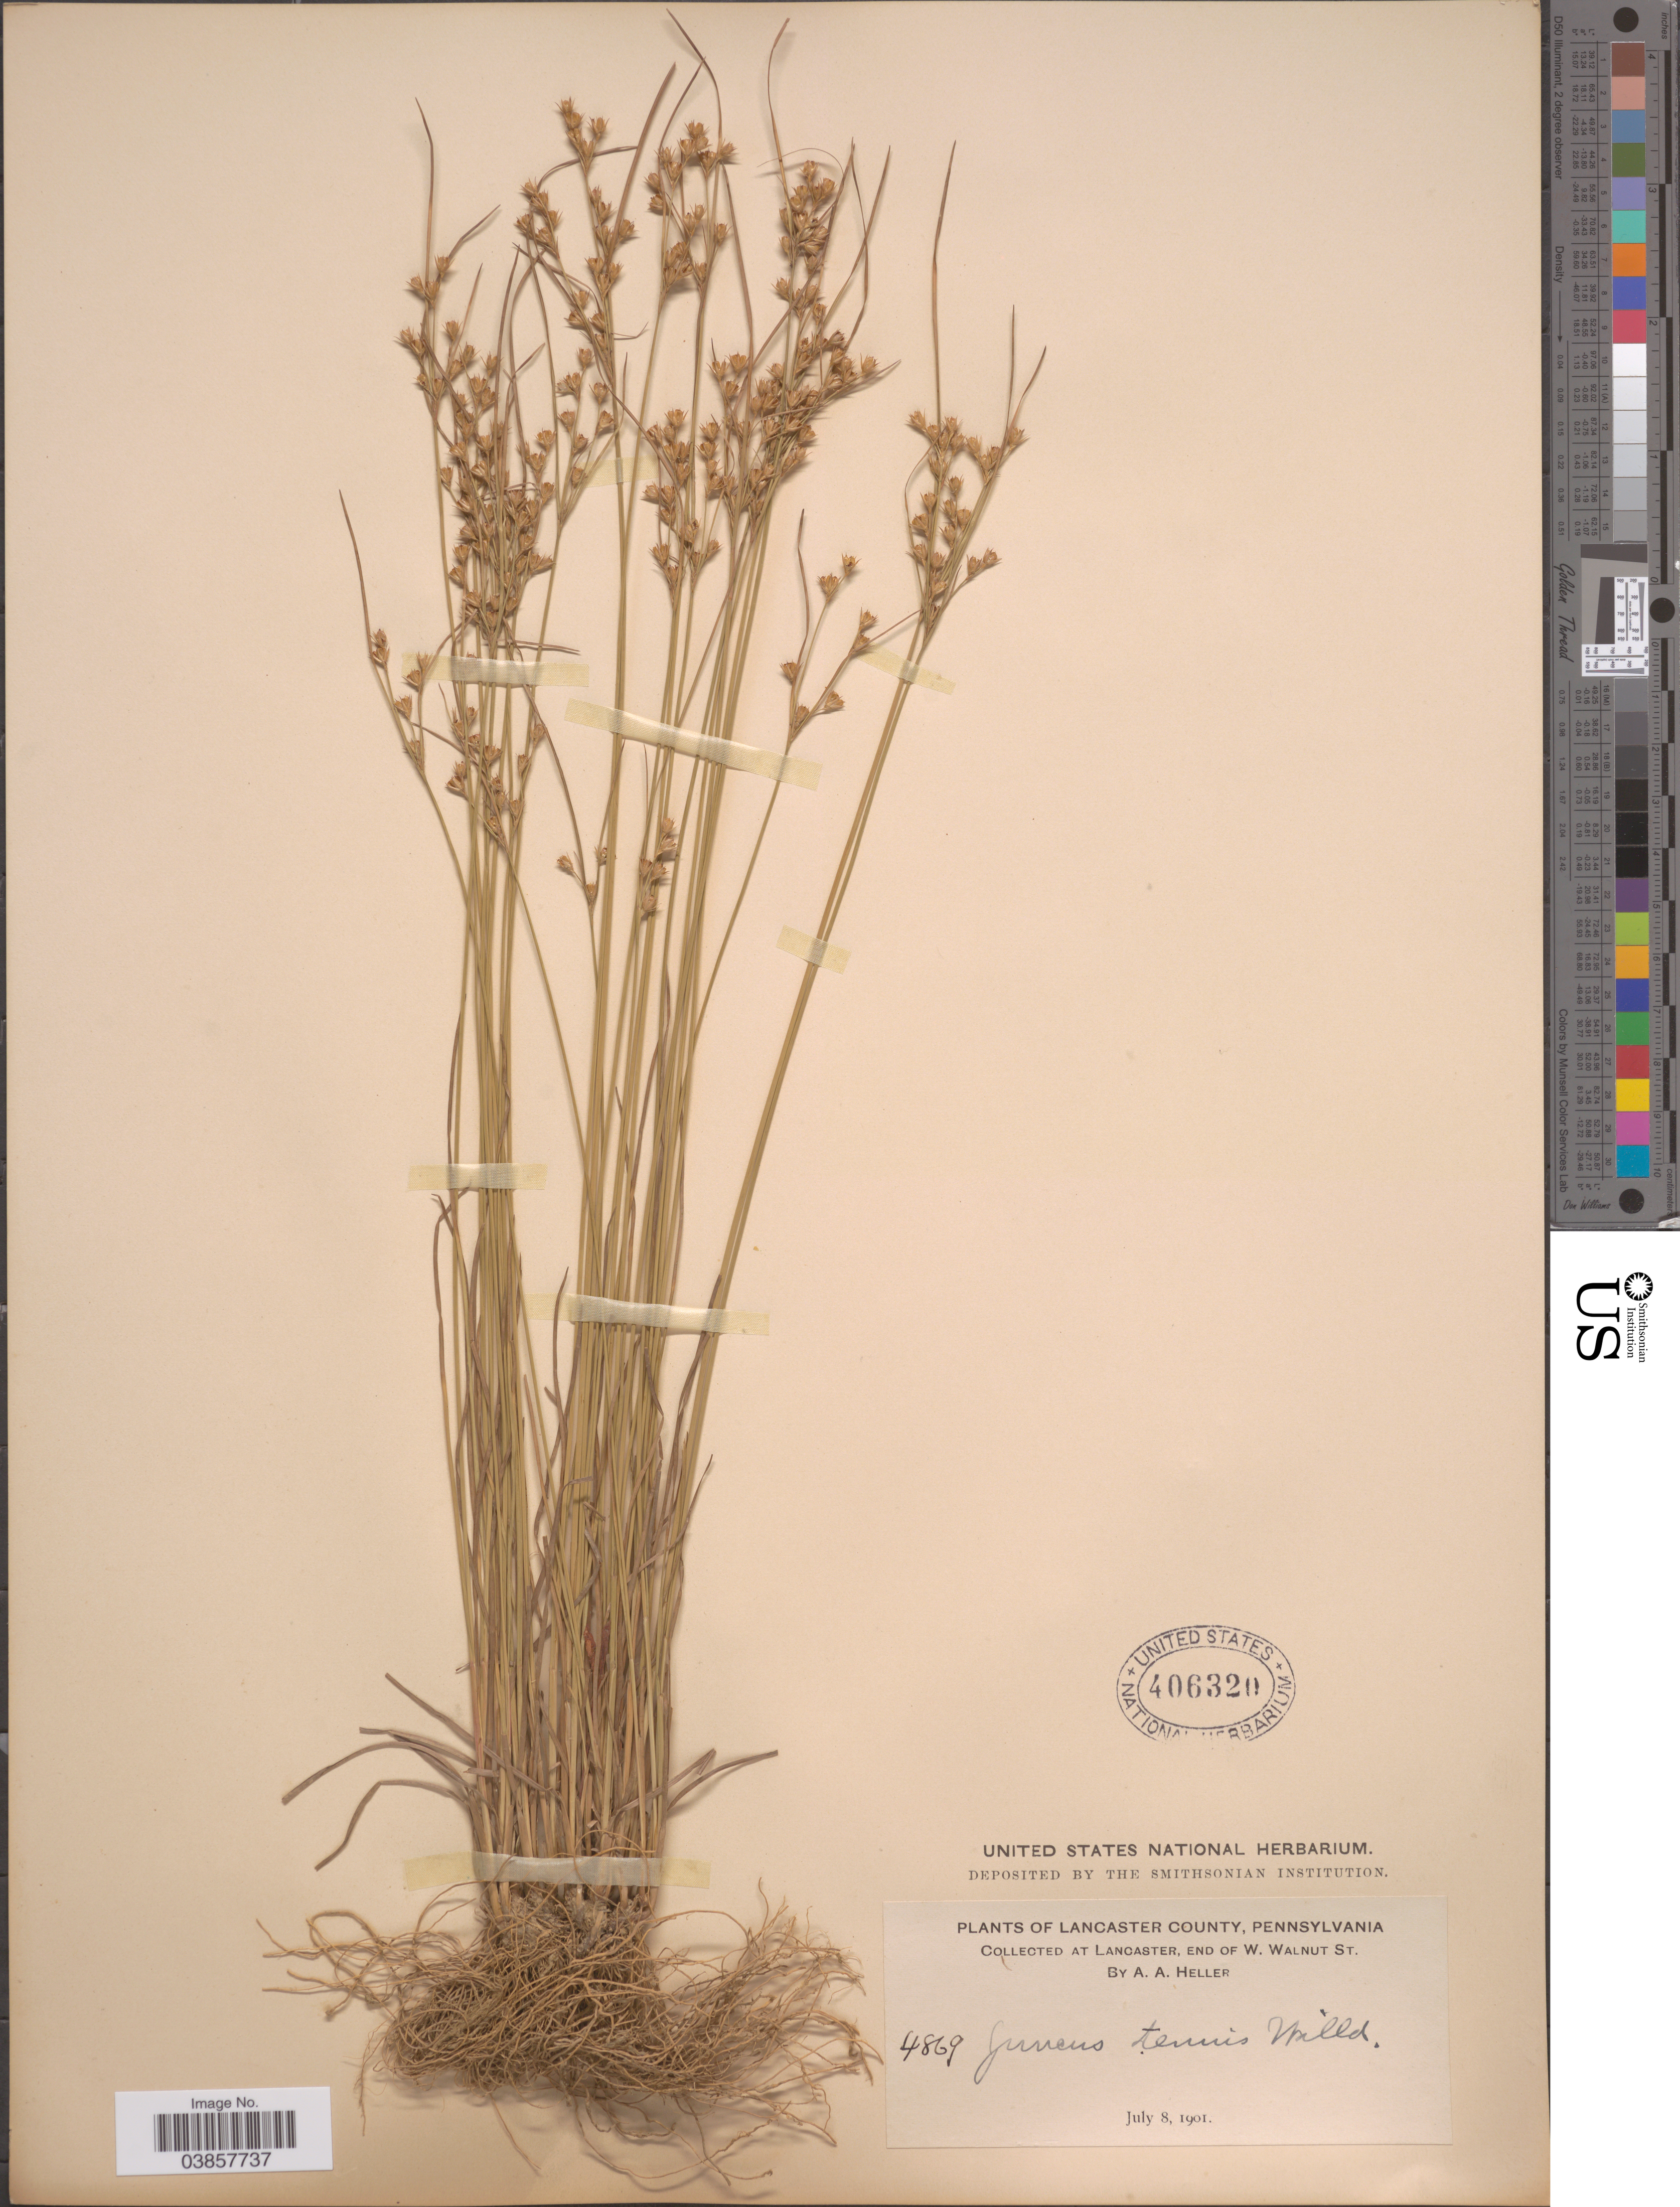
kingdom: Plantae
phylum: Tracheophyta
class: Liliopsida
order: Poales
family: Juncaceae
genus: Juncus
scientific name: Juncus tenuis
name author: Willd.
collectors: A. A. Heller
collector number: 4869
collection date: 1901-07-08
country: United States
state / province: Pennsylvania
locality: Lancaster County. At Lancaster, end of W. Walnut St.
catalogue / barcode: US 406320